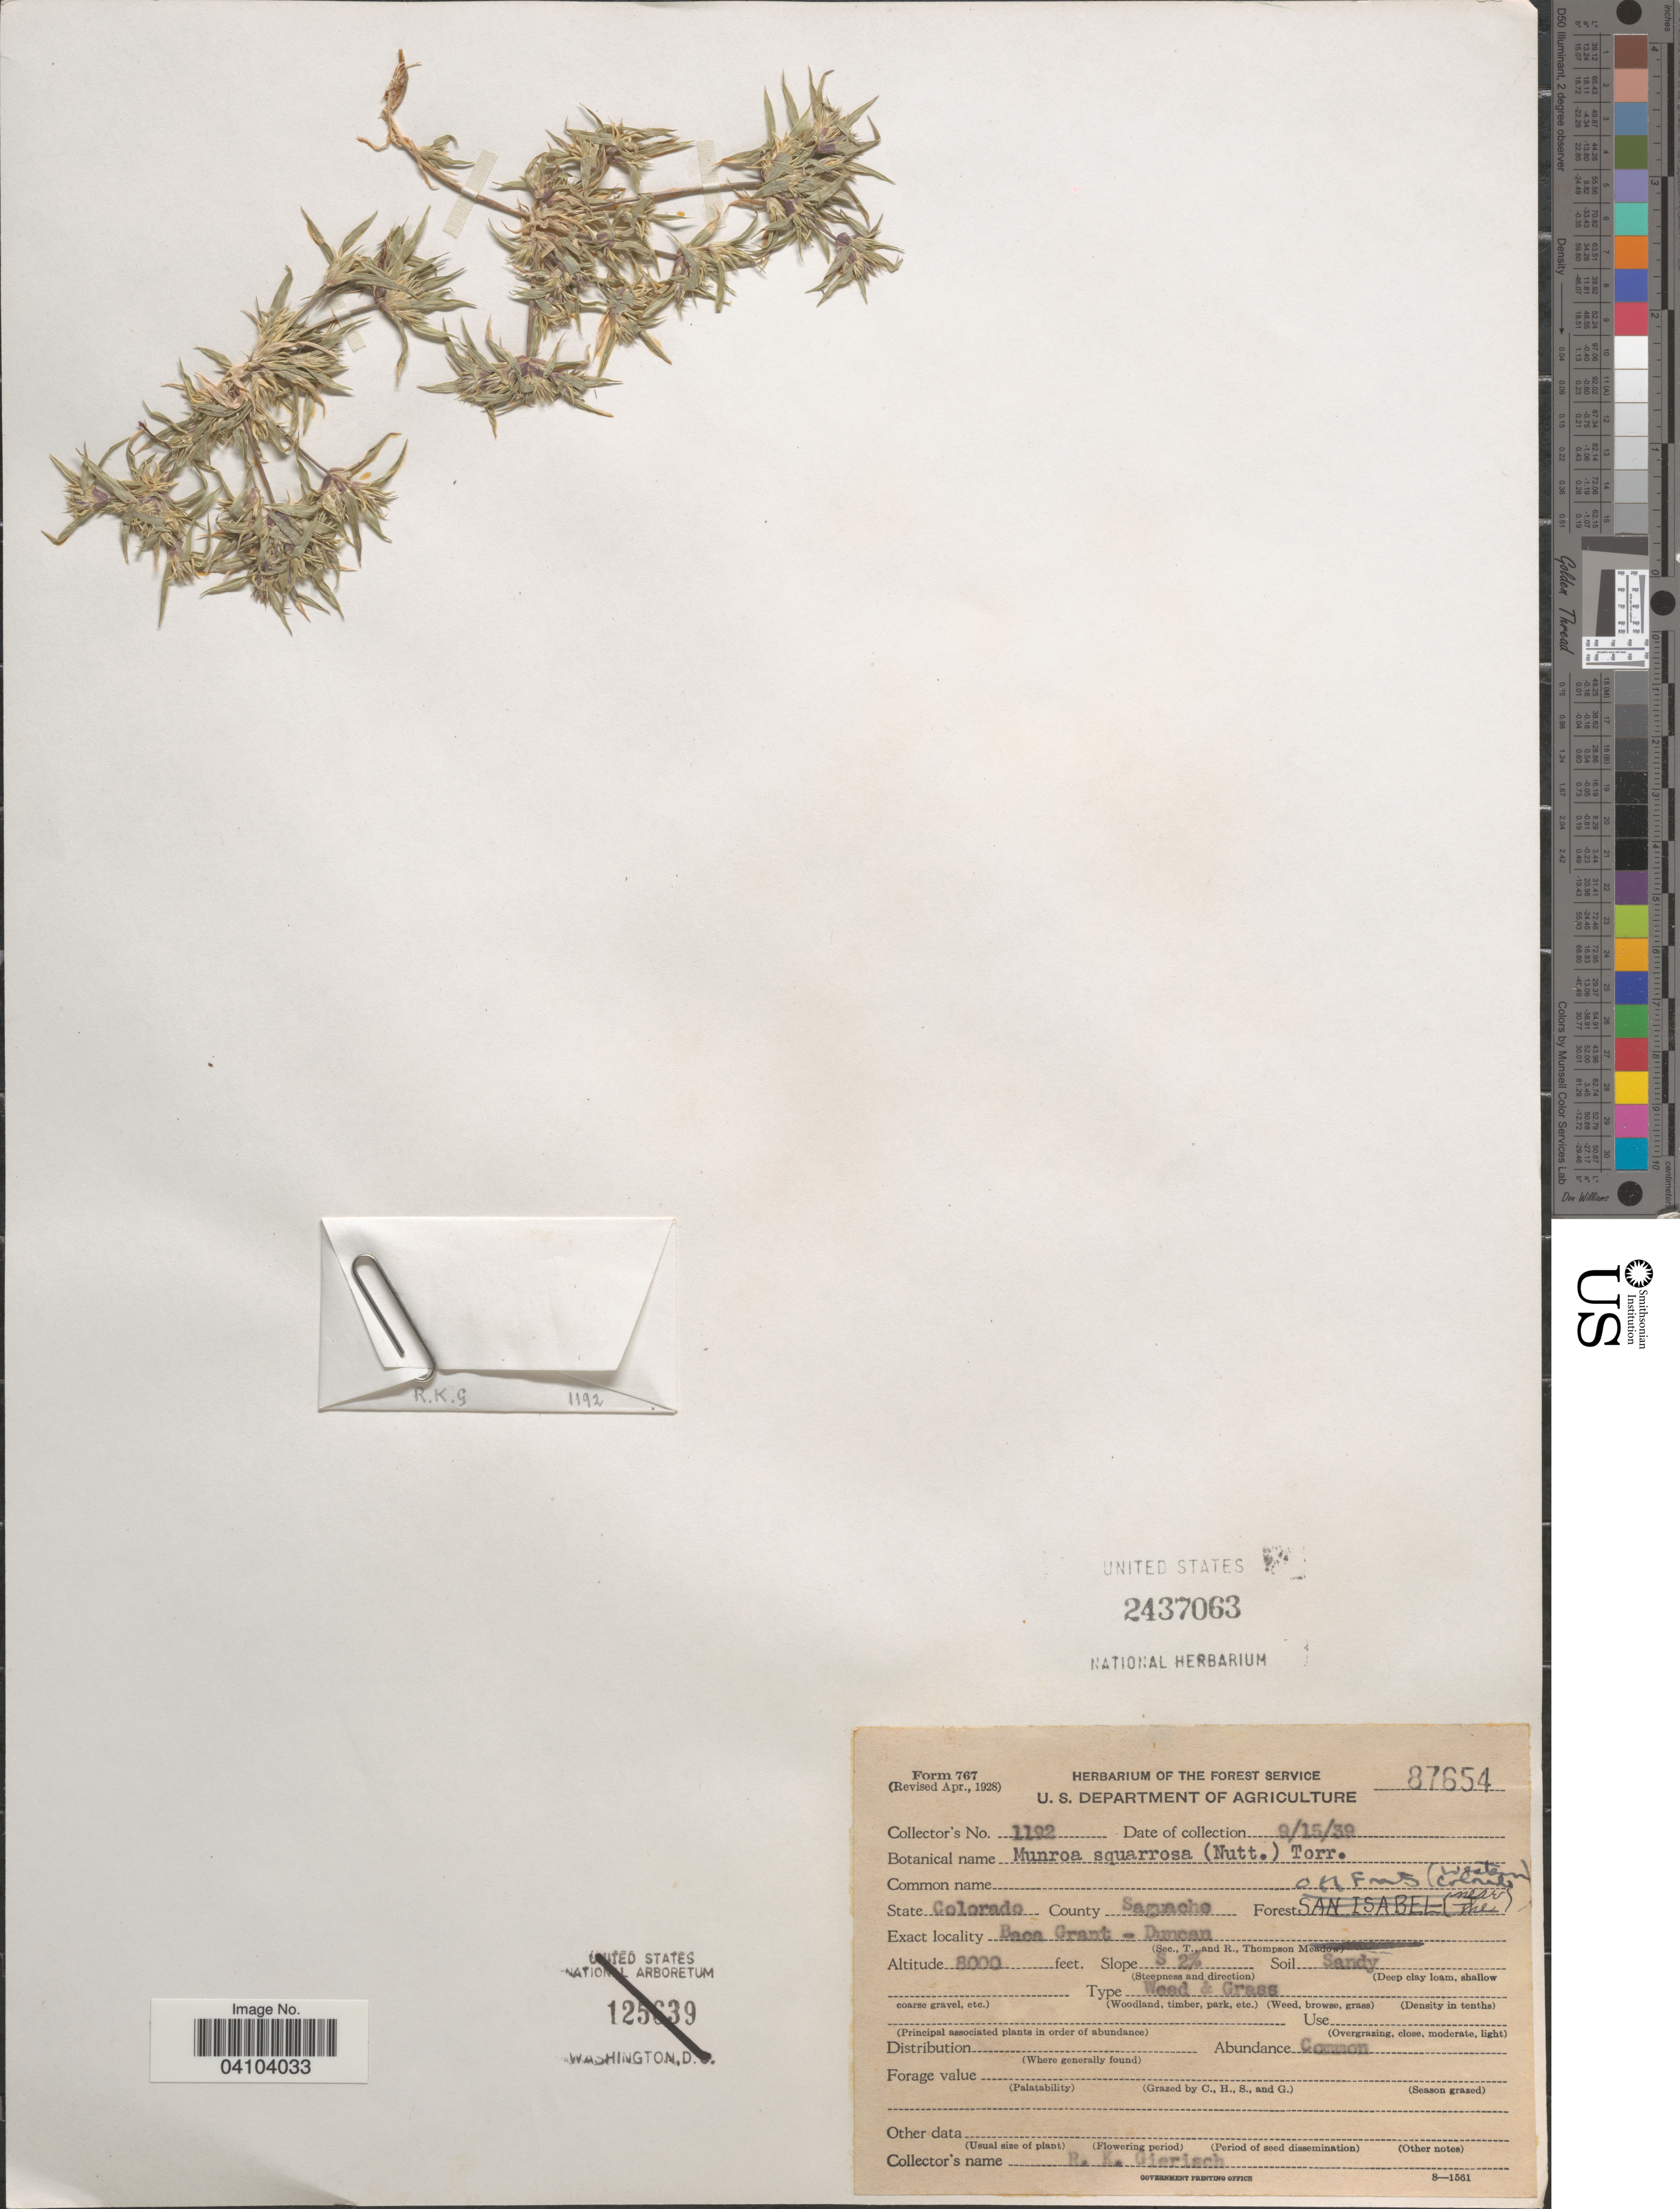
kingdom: Plantae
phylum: Tracheophyta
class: Liliopsida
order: Poales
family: Poaceae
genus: Munroa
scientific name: Munroa squarrosa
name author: (Nutt.) Torr.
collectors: R. Gierisch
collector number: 87654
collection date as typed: Transcribed d/m/y: 15/9/39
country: United States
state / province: Colorado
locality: County Saguache. Forest Off forests (Western Colorado). Baca Grand - Duncan.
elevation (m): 2438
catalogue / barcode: US 2437063